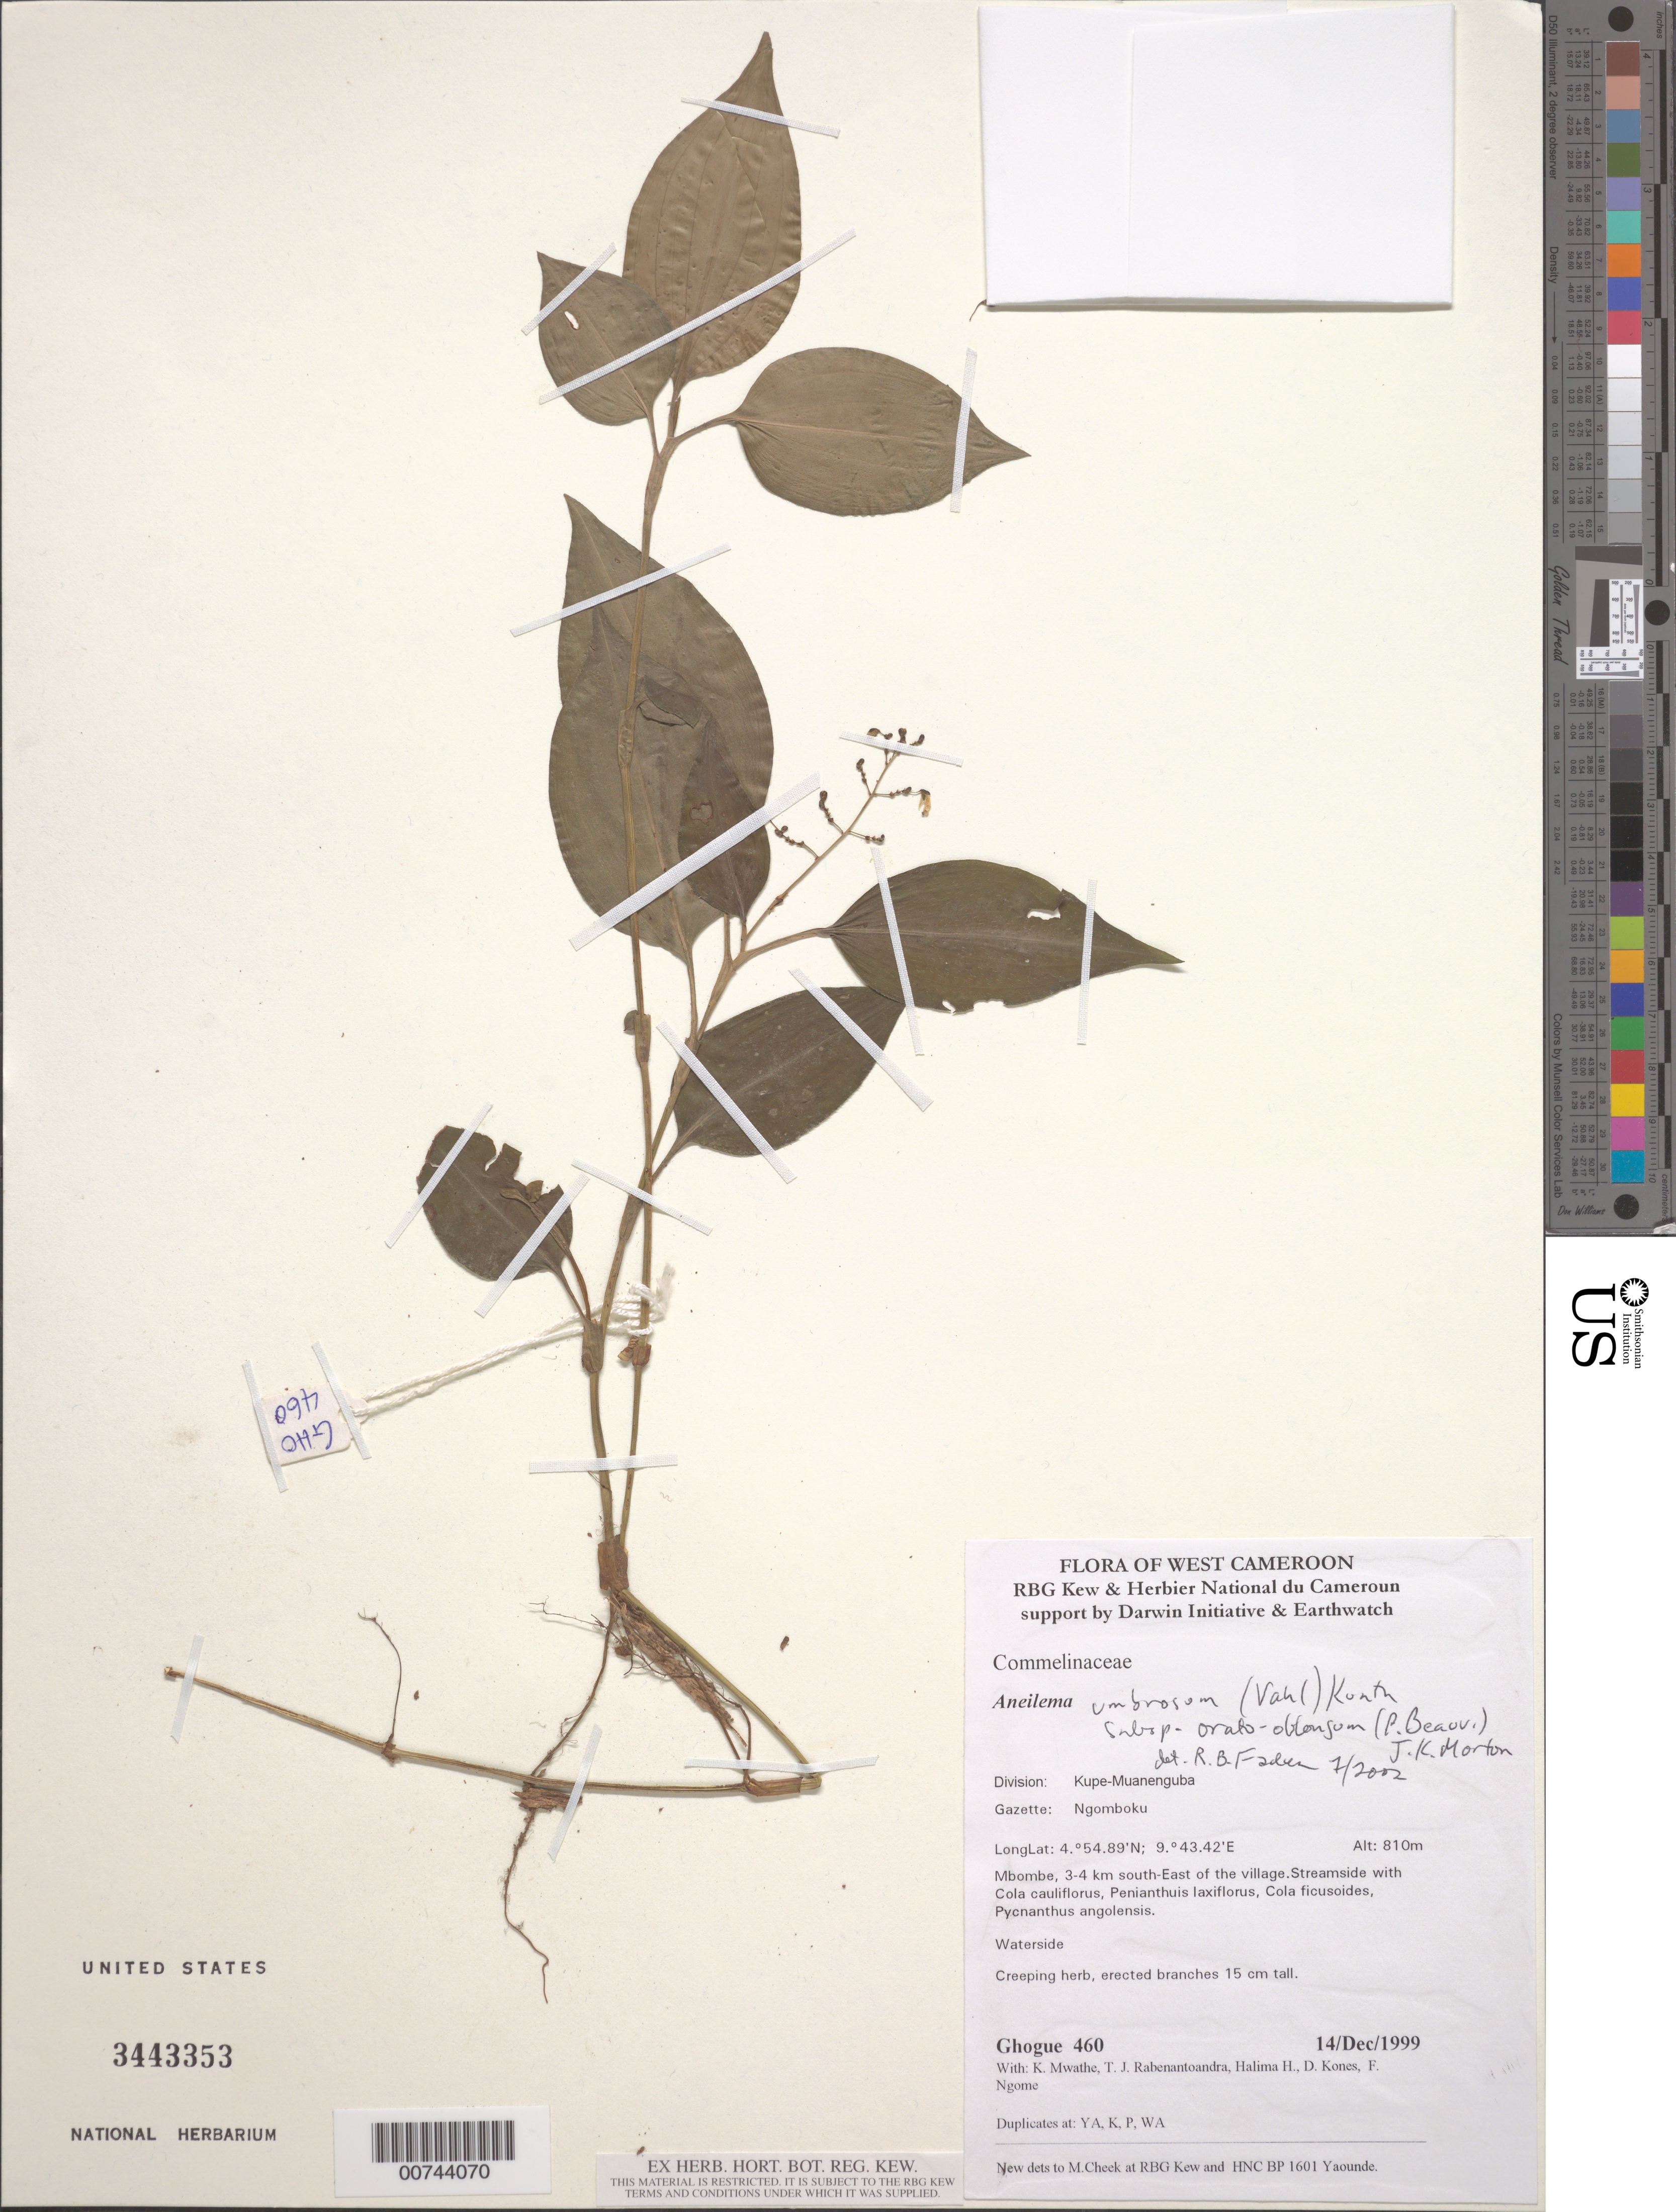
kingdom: Plantae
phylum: Tracheophyta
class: Liliopsida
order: Commelinales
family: Commelinaceae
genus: Aneilema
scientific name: Aneilema umbrosum subsp. ovato-oblongum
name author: (P. Beauv.) J.K. Morton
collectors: -- Ghogue, K. Mwathe, T. Rabenantoandra, H. Halima, D. Kones & F. Ngome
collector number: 460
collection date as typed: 14 Dec 1999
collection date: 1999-12-14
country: Cameroon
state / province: Sud-Ouest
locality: Mbombe.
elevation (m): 810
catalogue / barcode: US 3443353